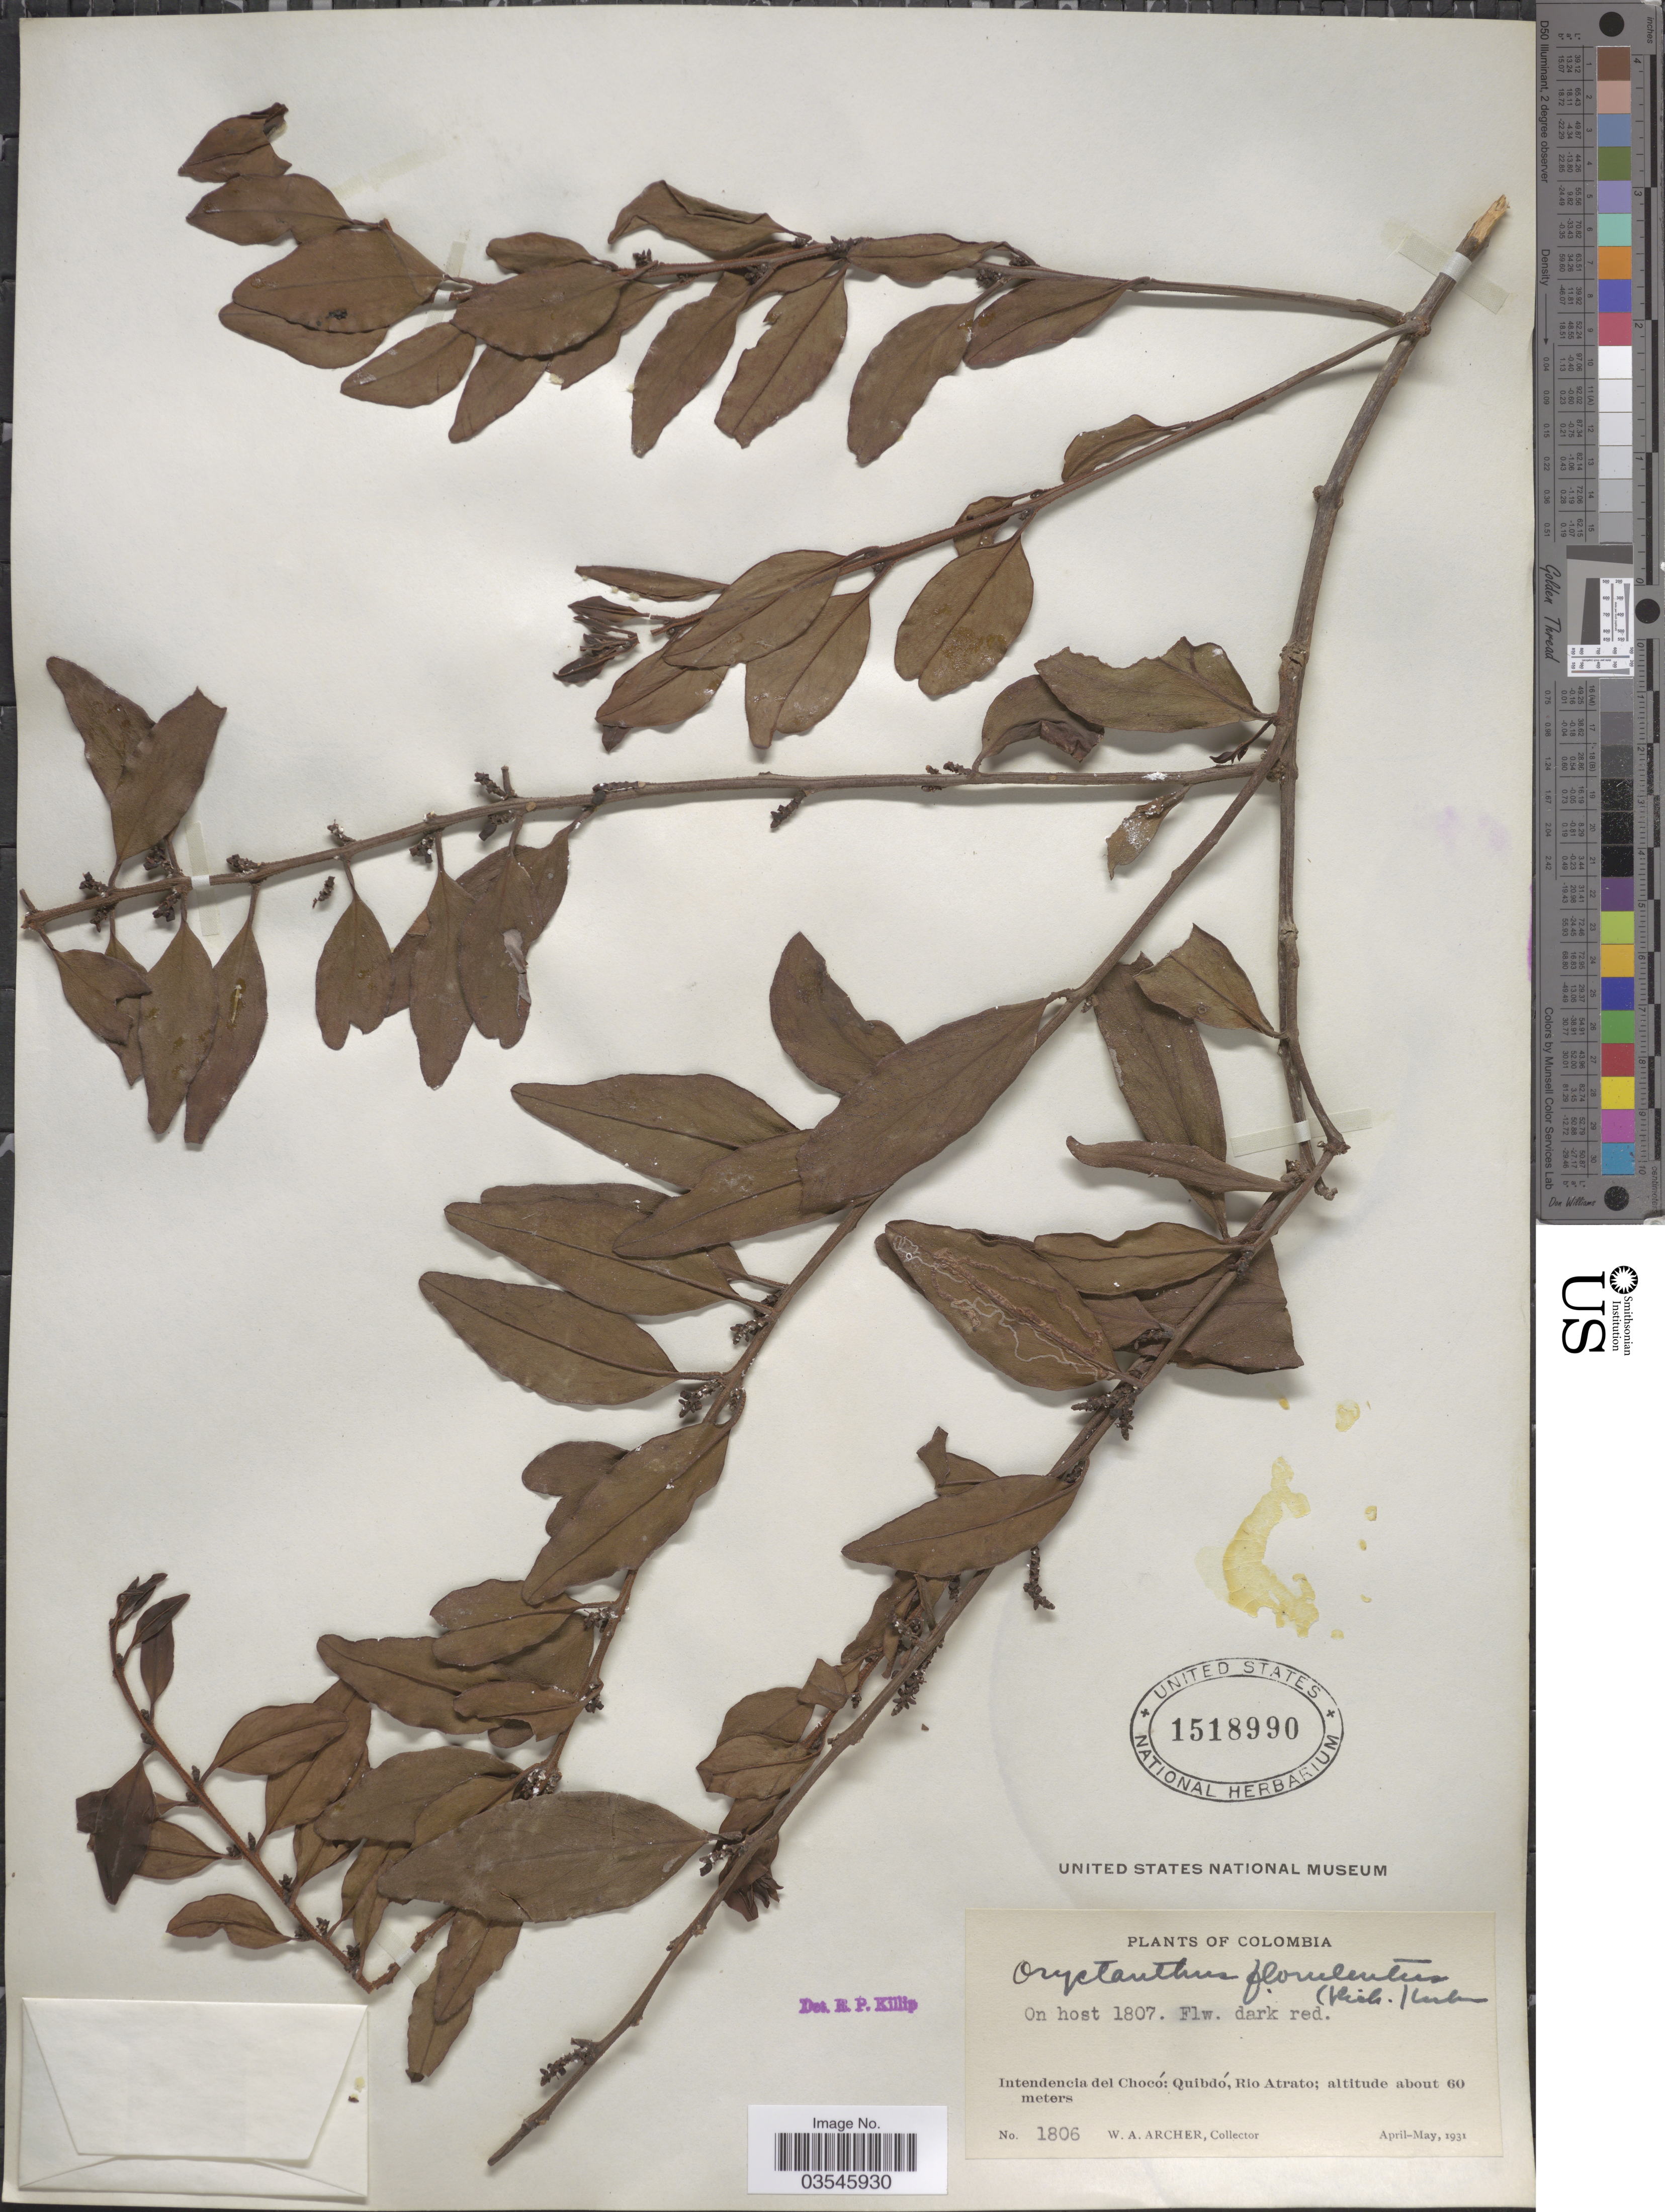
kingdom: Plantae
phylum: Tracheophyta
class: Magnoliopsida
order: Santalales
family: Loranthaceae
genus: Oryctanthus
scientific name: Oryctanthus florulentus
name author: (Rich.) Tiegh.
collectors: W. Archer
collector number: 1806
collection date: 1931-04/1931-05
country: Colombia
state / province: Chocó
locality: Intendencia del Chocó: Quibdó, Rio Atrato.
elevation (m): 60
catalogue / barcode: US 1518990